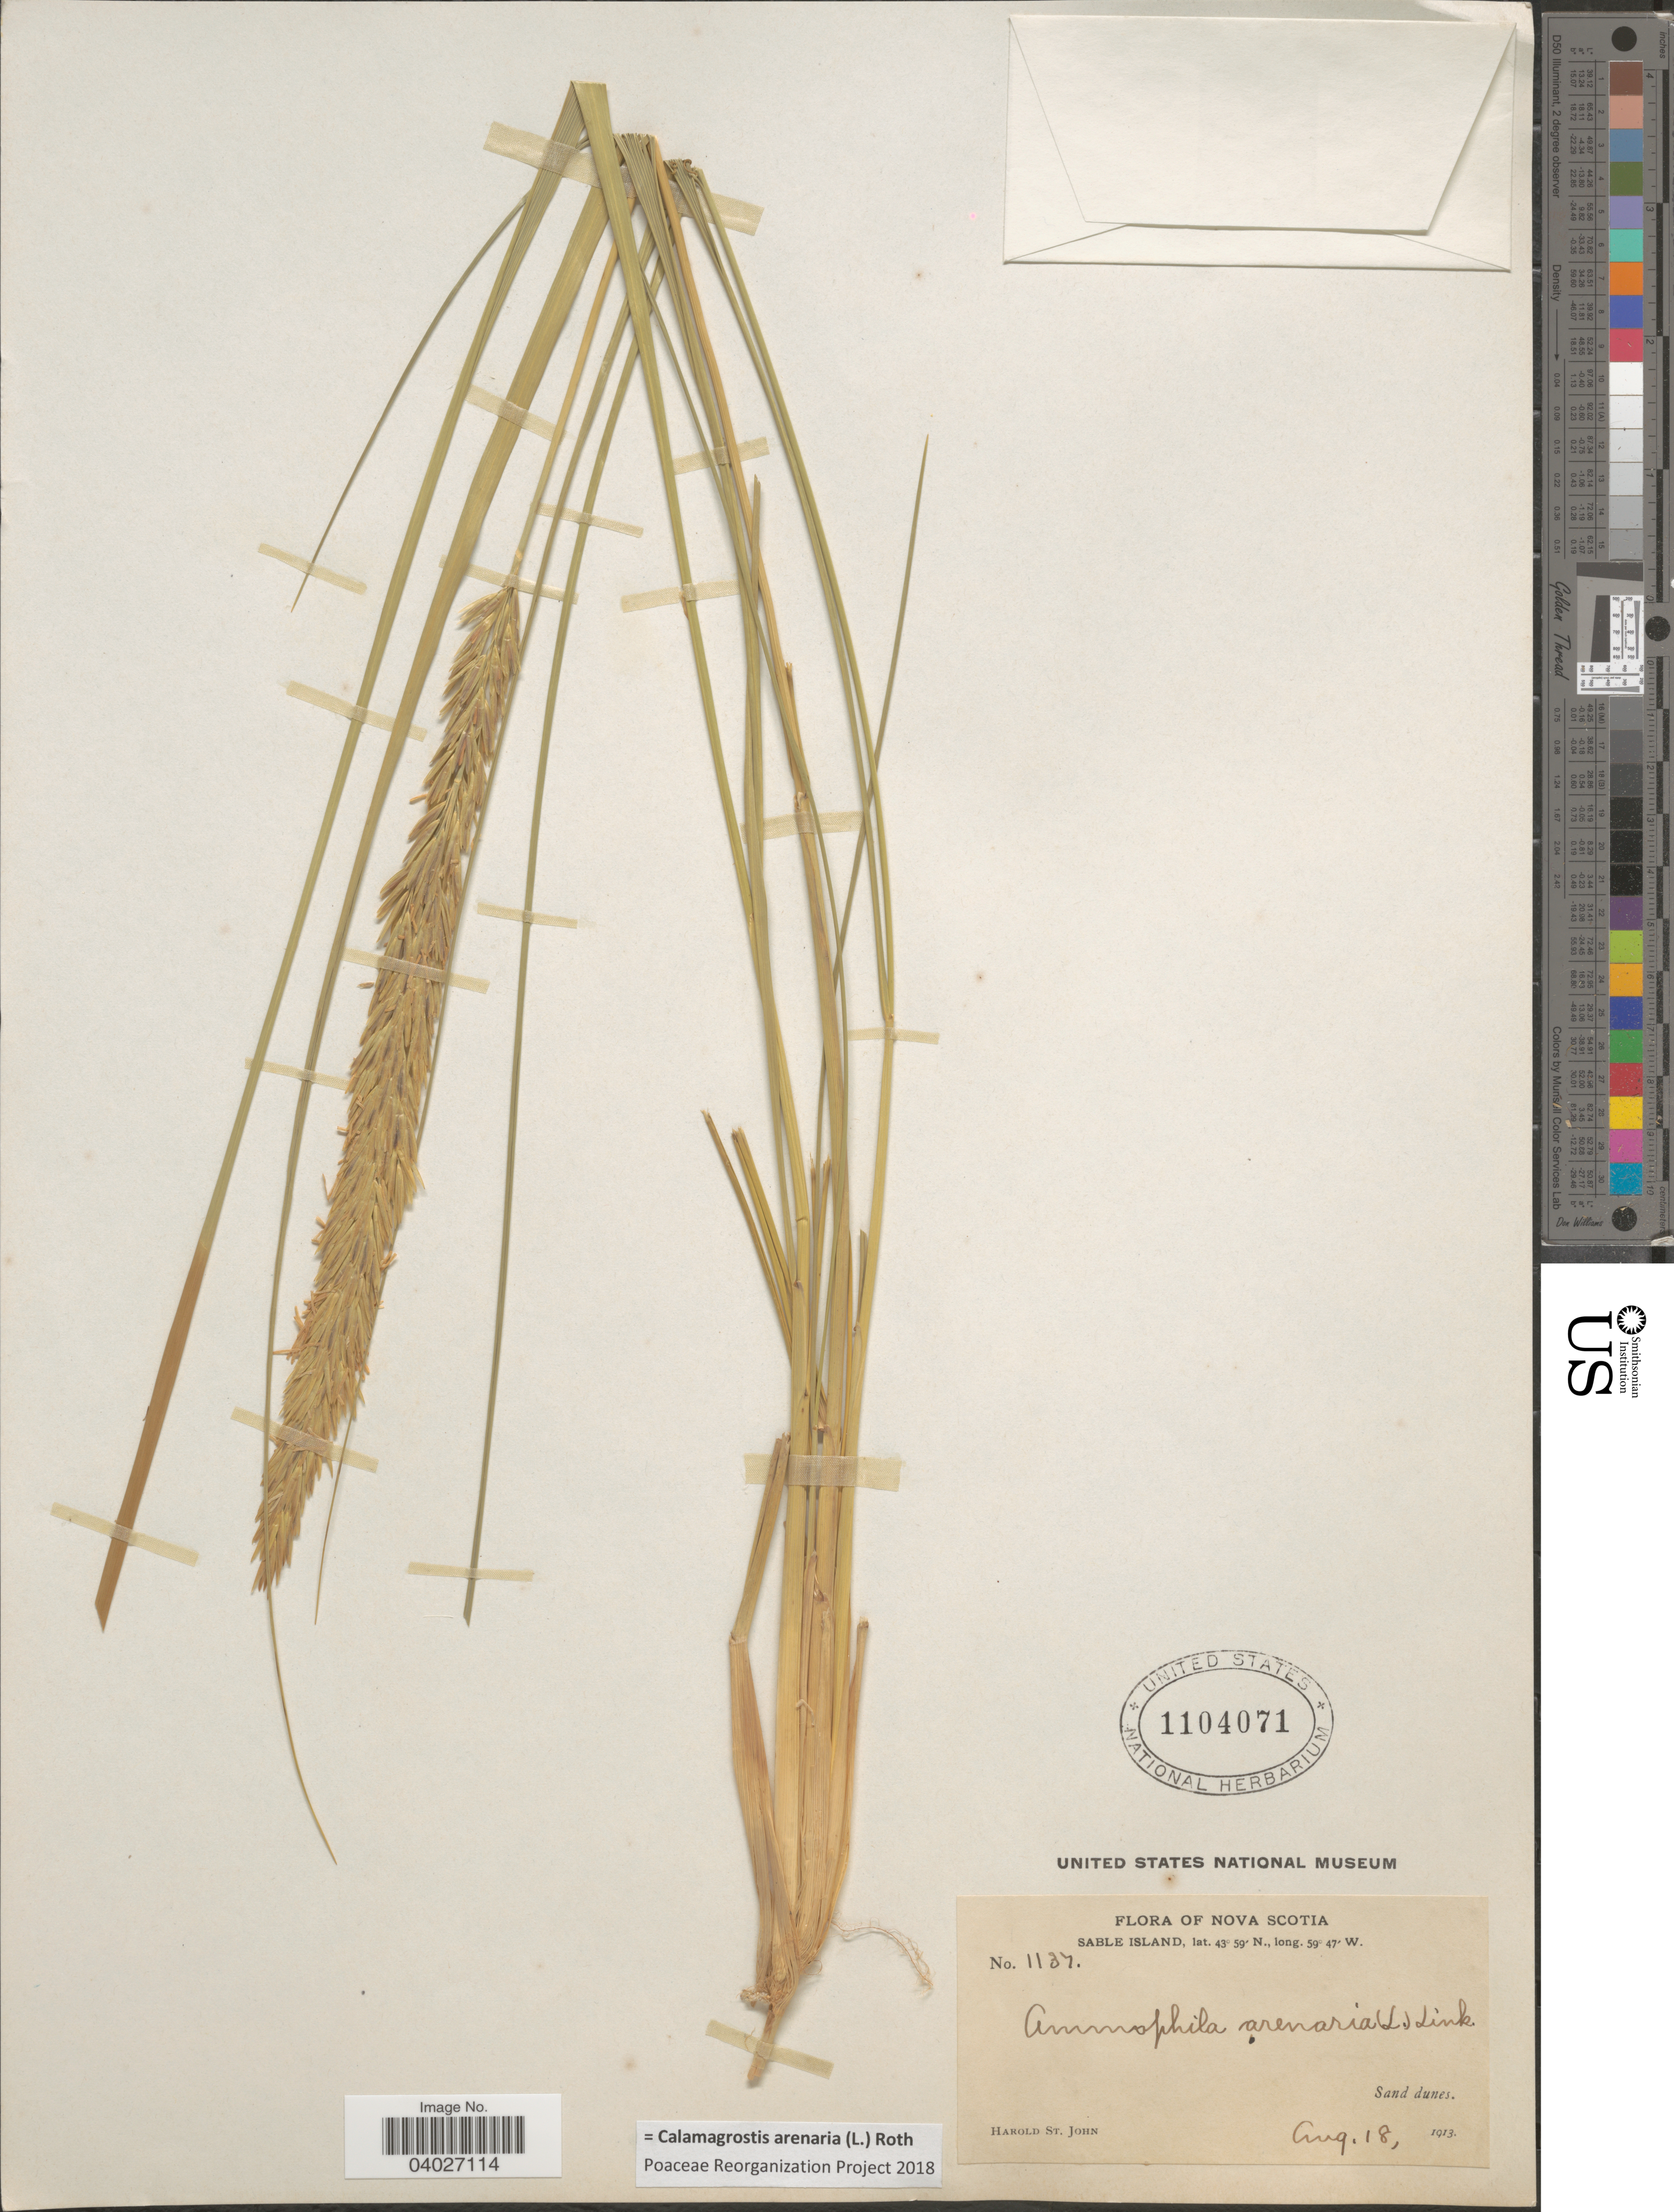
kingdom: Plantae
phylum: Tracheophyta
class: Liliopsida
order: Poales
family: Poaceae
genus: Calamagrostis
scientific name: Calamagrostis arenaria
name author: (L.) Roth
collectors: H. St. John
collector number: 1137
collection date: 1913-08-18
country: Canada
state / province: Nova Scotia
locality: Sable Island.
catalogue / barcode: US 1104071